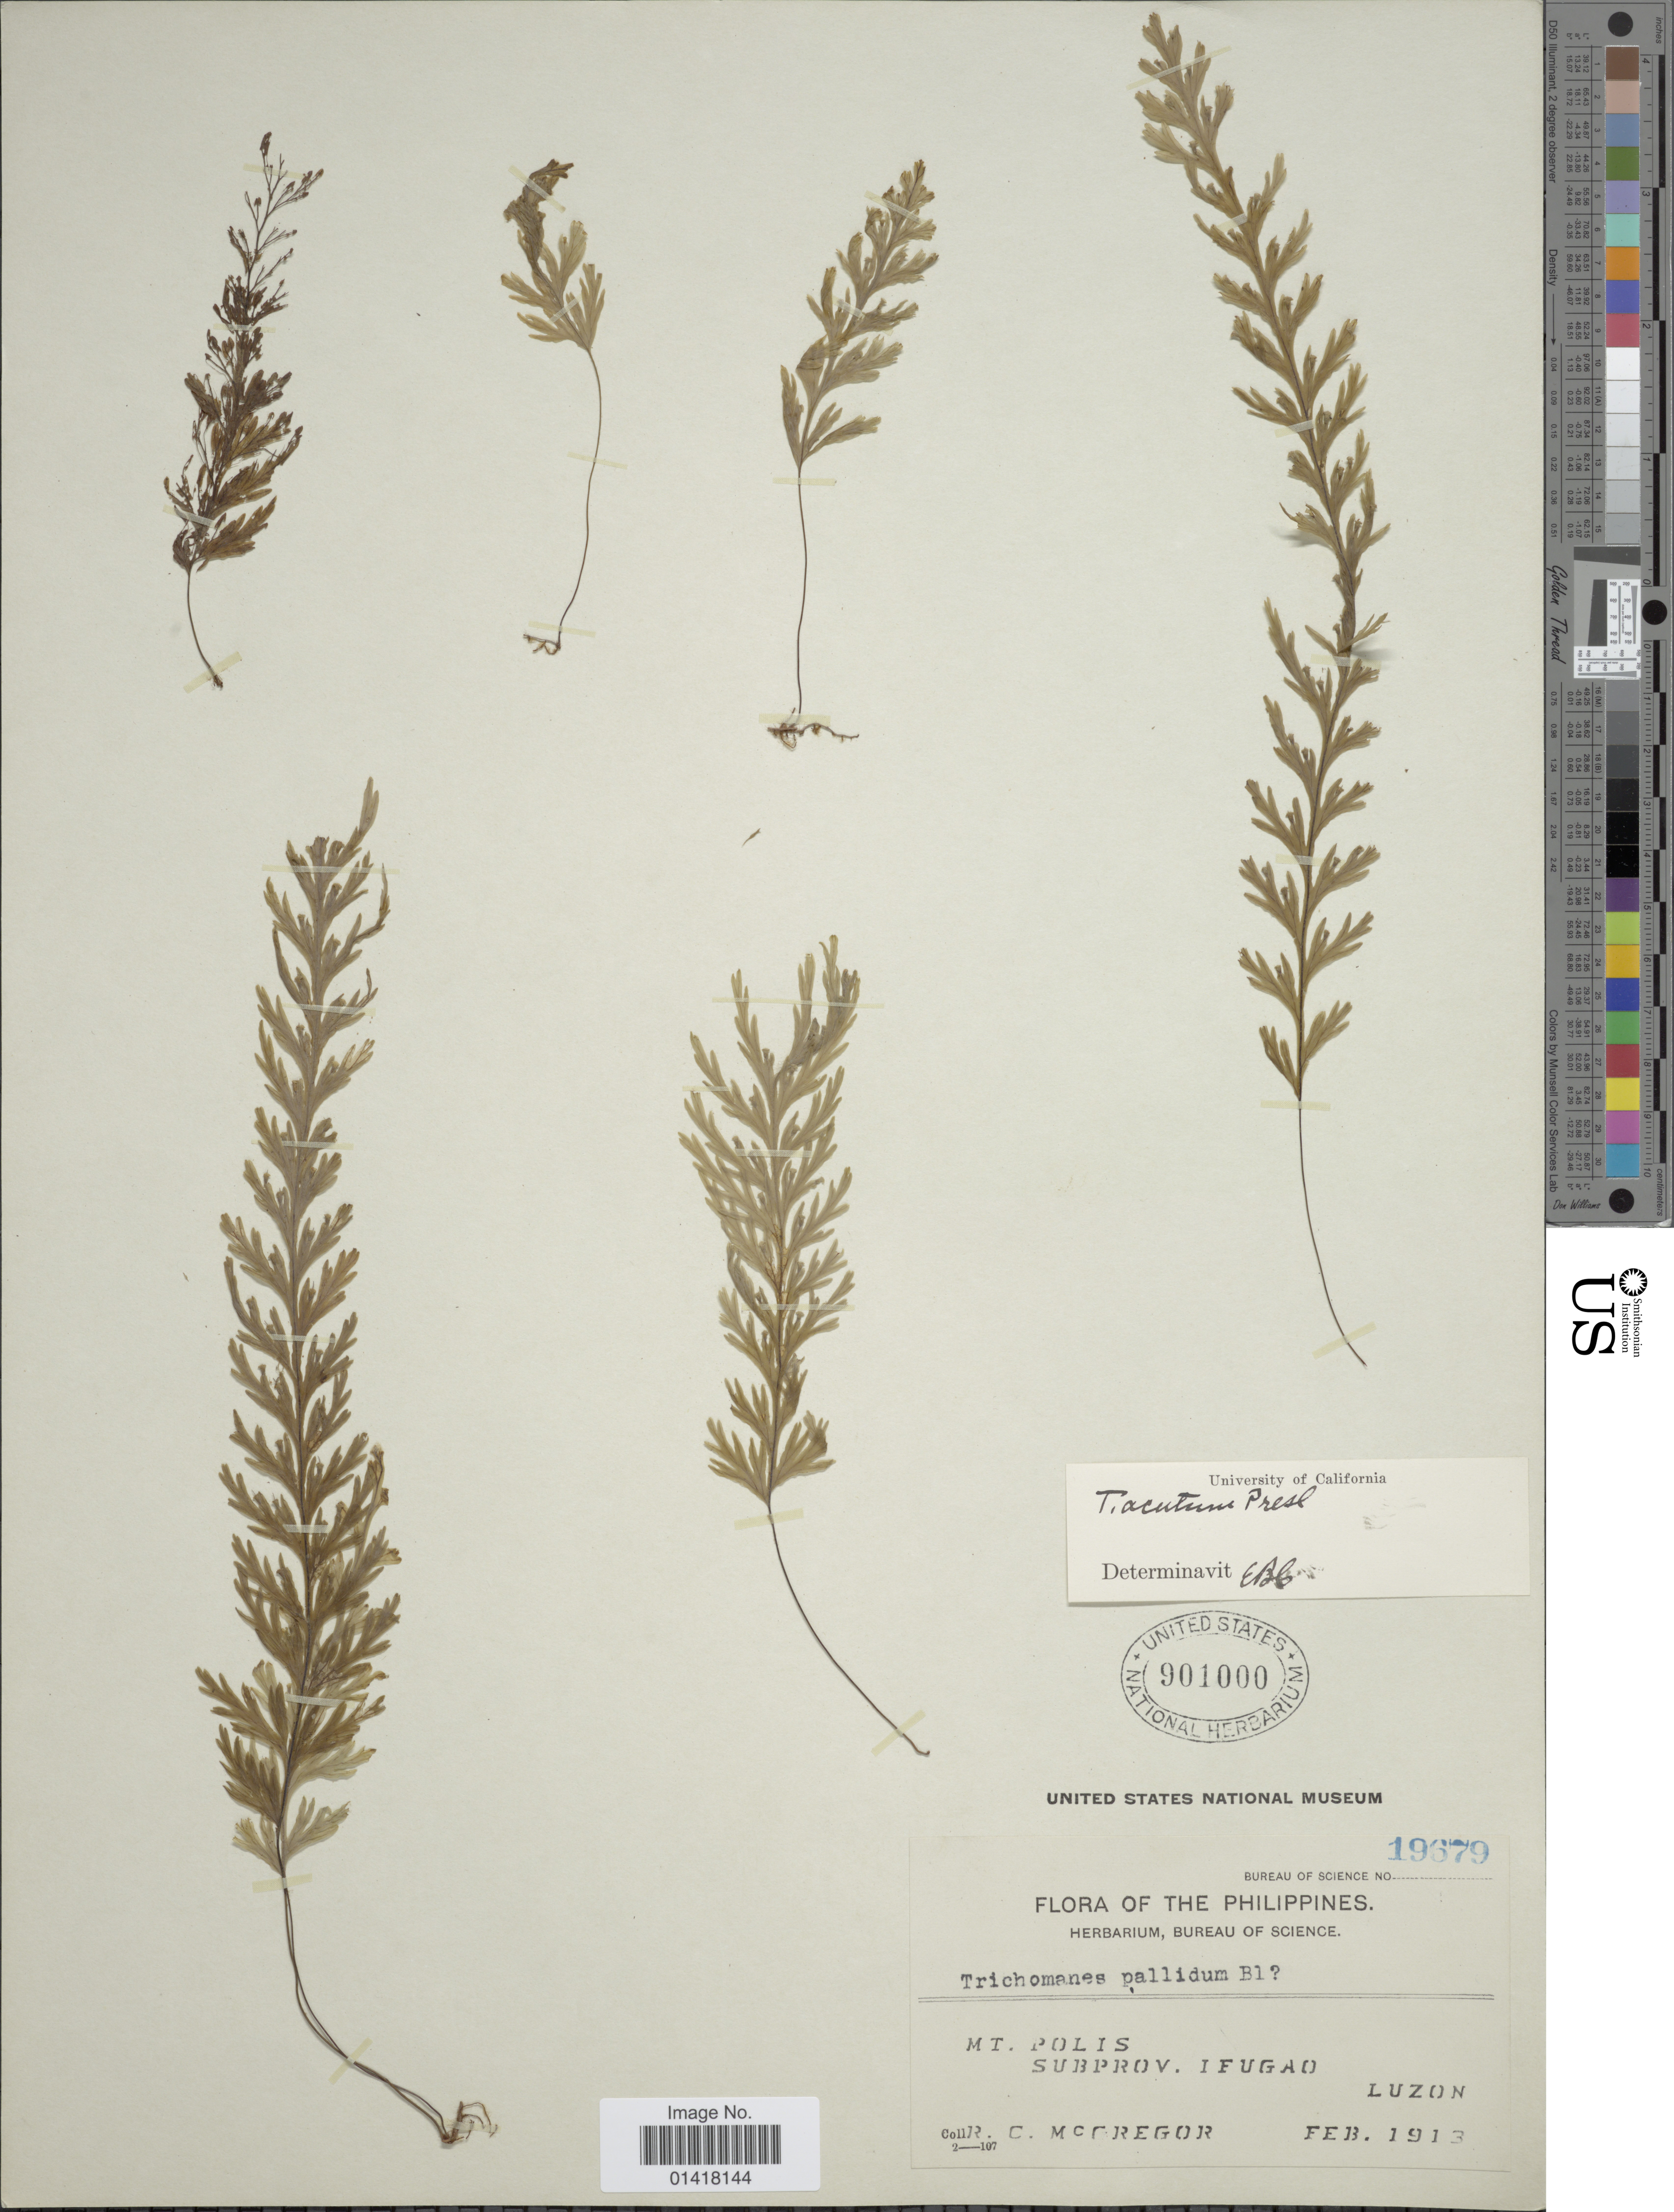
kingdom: Plantae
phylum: Tracheophyta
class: Polypodiopsida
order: Hymenophyllales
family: Hymenophyllaceae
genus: Hymenophyllum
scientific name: Hymenophyllum acutum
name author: (C. Presl) Ebihara & K. Iwats.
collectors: C. McGregor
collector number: Bureau of Science 19679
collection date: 1913-02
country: Philippines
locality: The Philippines. Mt.Polis. Subprov. Ifugao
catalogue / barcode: US 901000